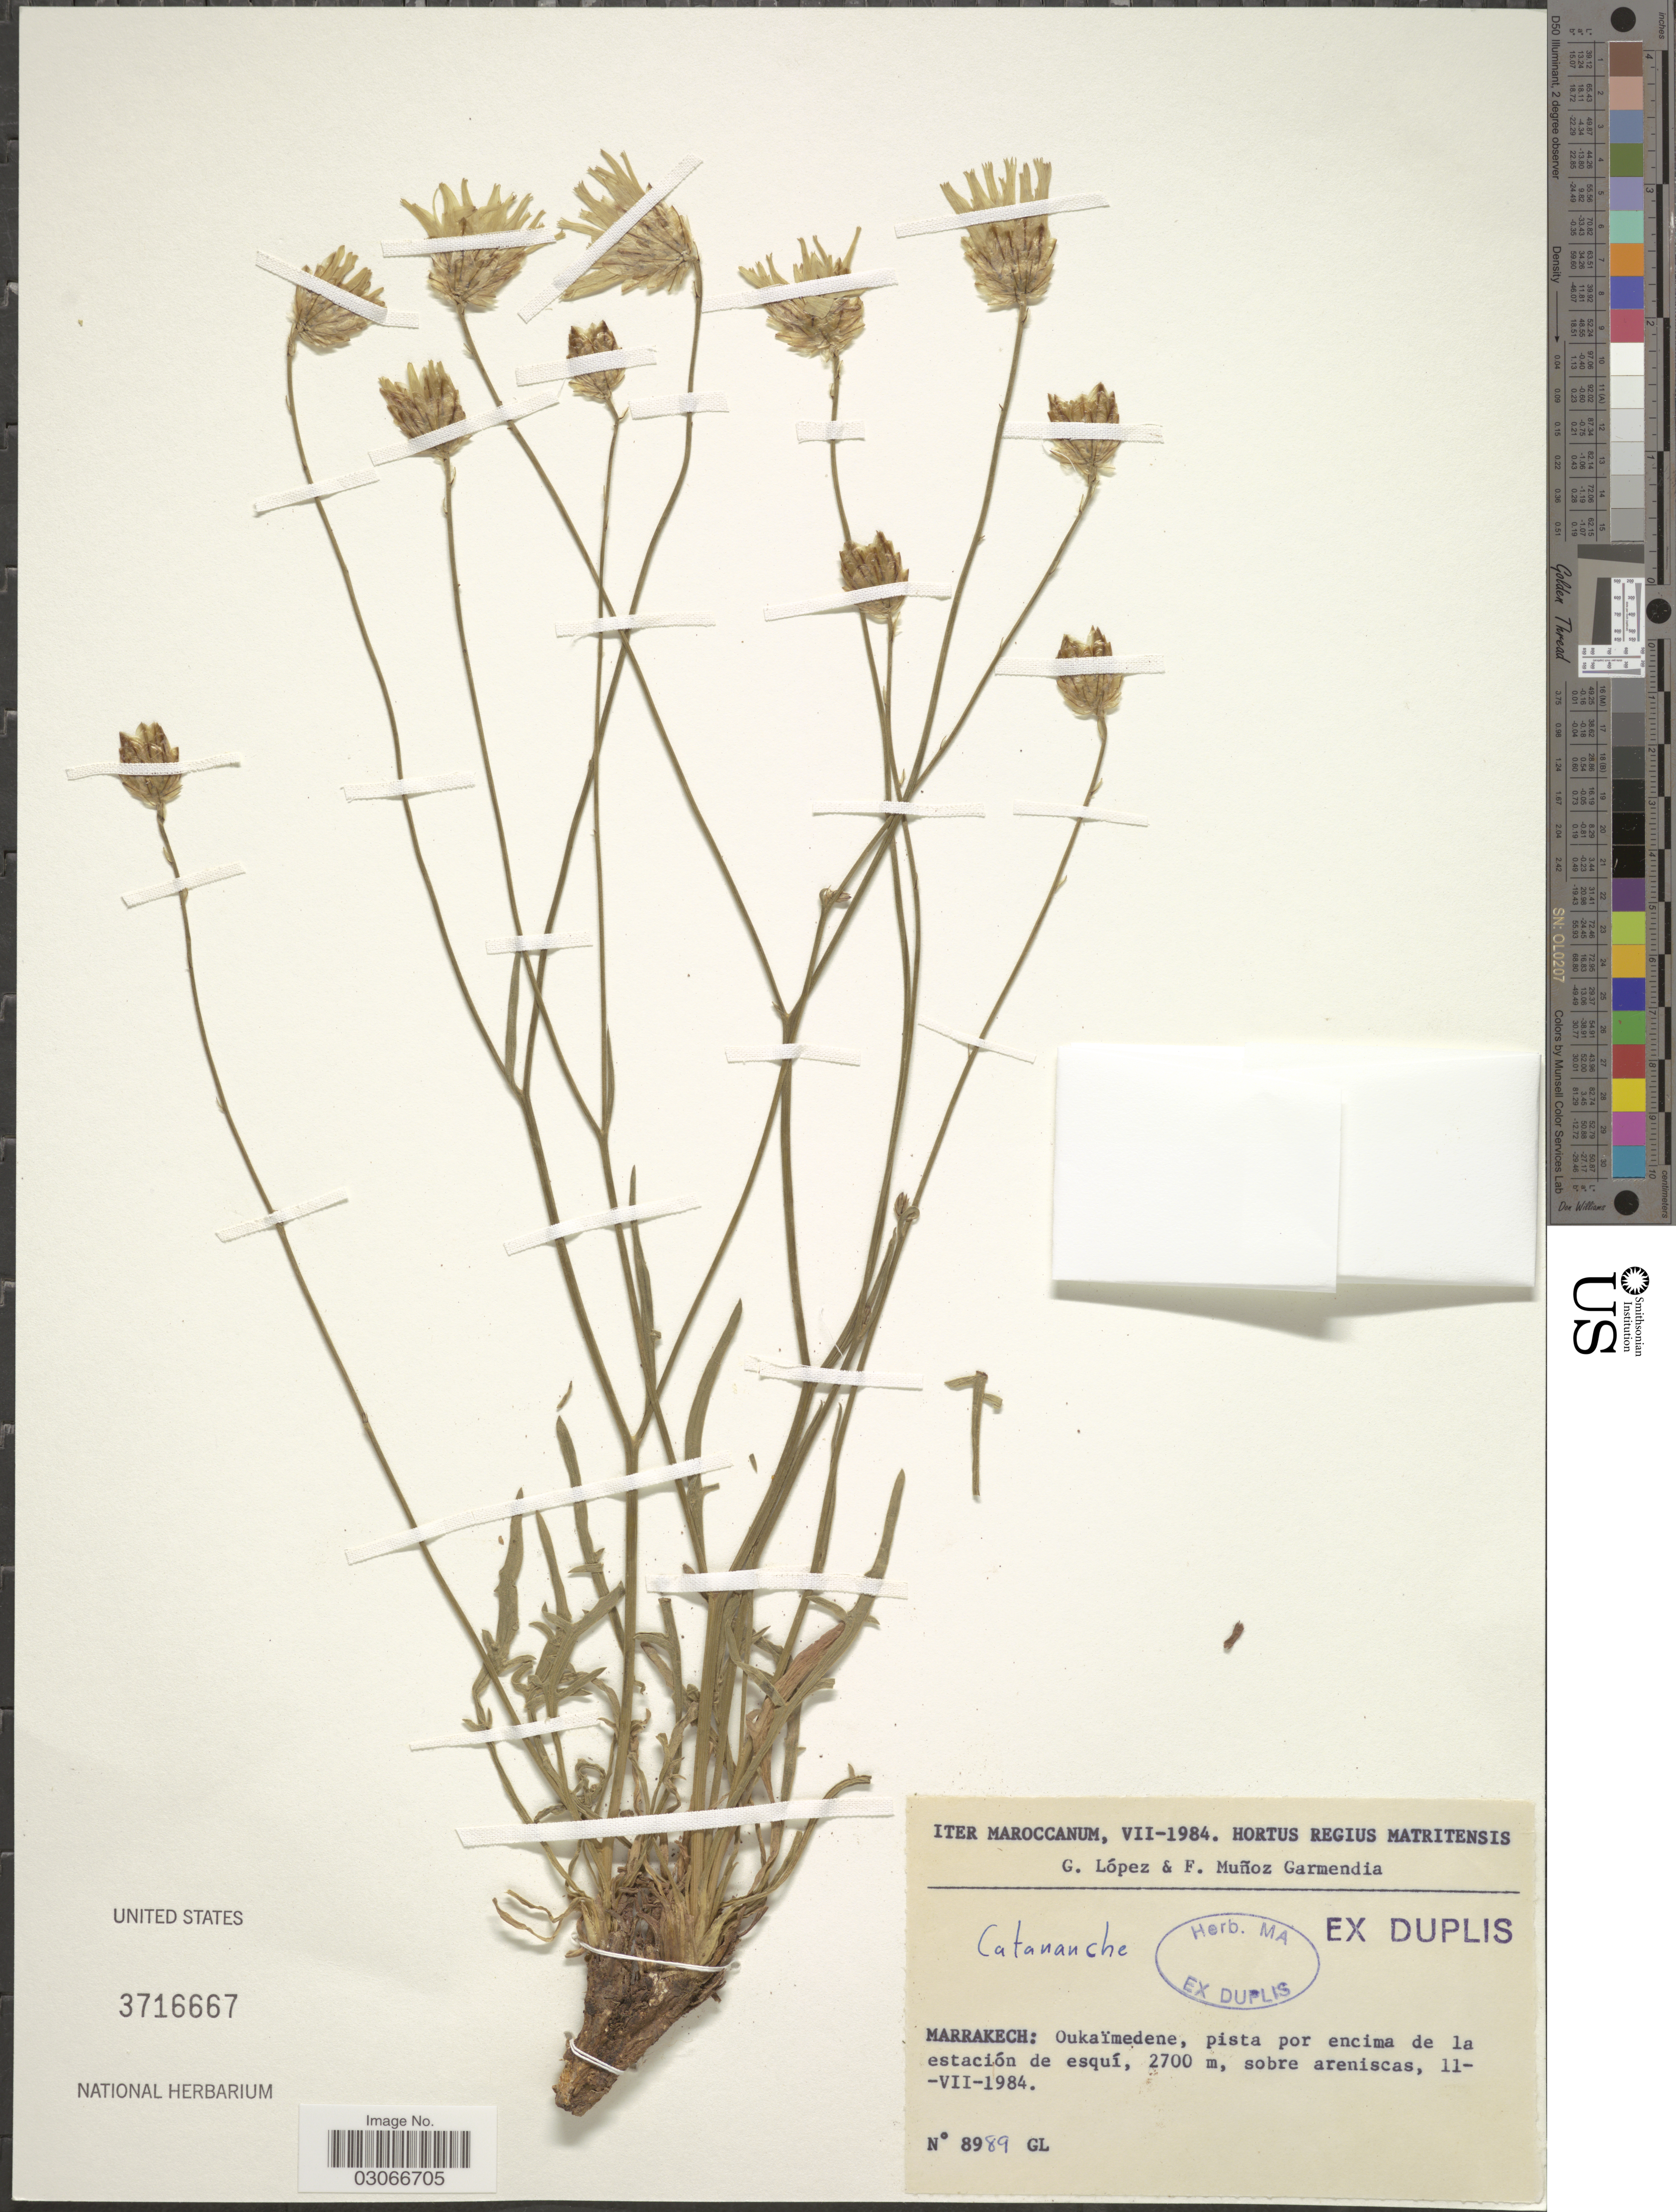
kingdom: Plantae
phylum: Tracheophyta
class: Magnoliopsida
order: Asterales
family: Asteraceae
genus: Catananche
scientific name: Catananche sp.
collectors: G. López & F. Muñoz Garmendia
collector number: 8989GL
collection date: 1984-08-11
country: Morocco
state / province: Marrakech-Tensift-Al Haouz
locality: Marakech: Oukaímedene, pista por encima de la estación de esquí.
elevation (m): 2700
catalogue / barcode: US 3716667